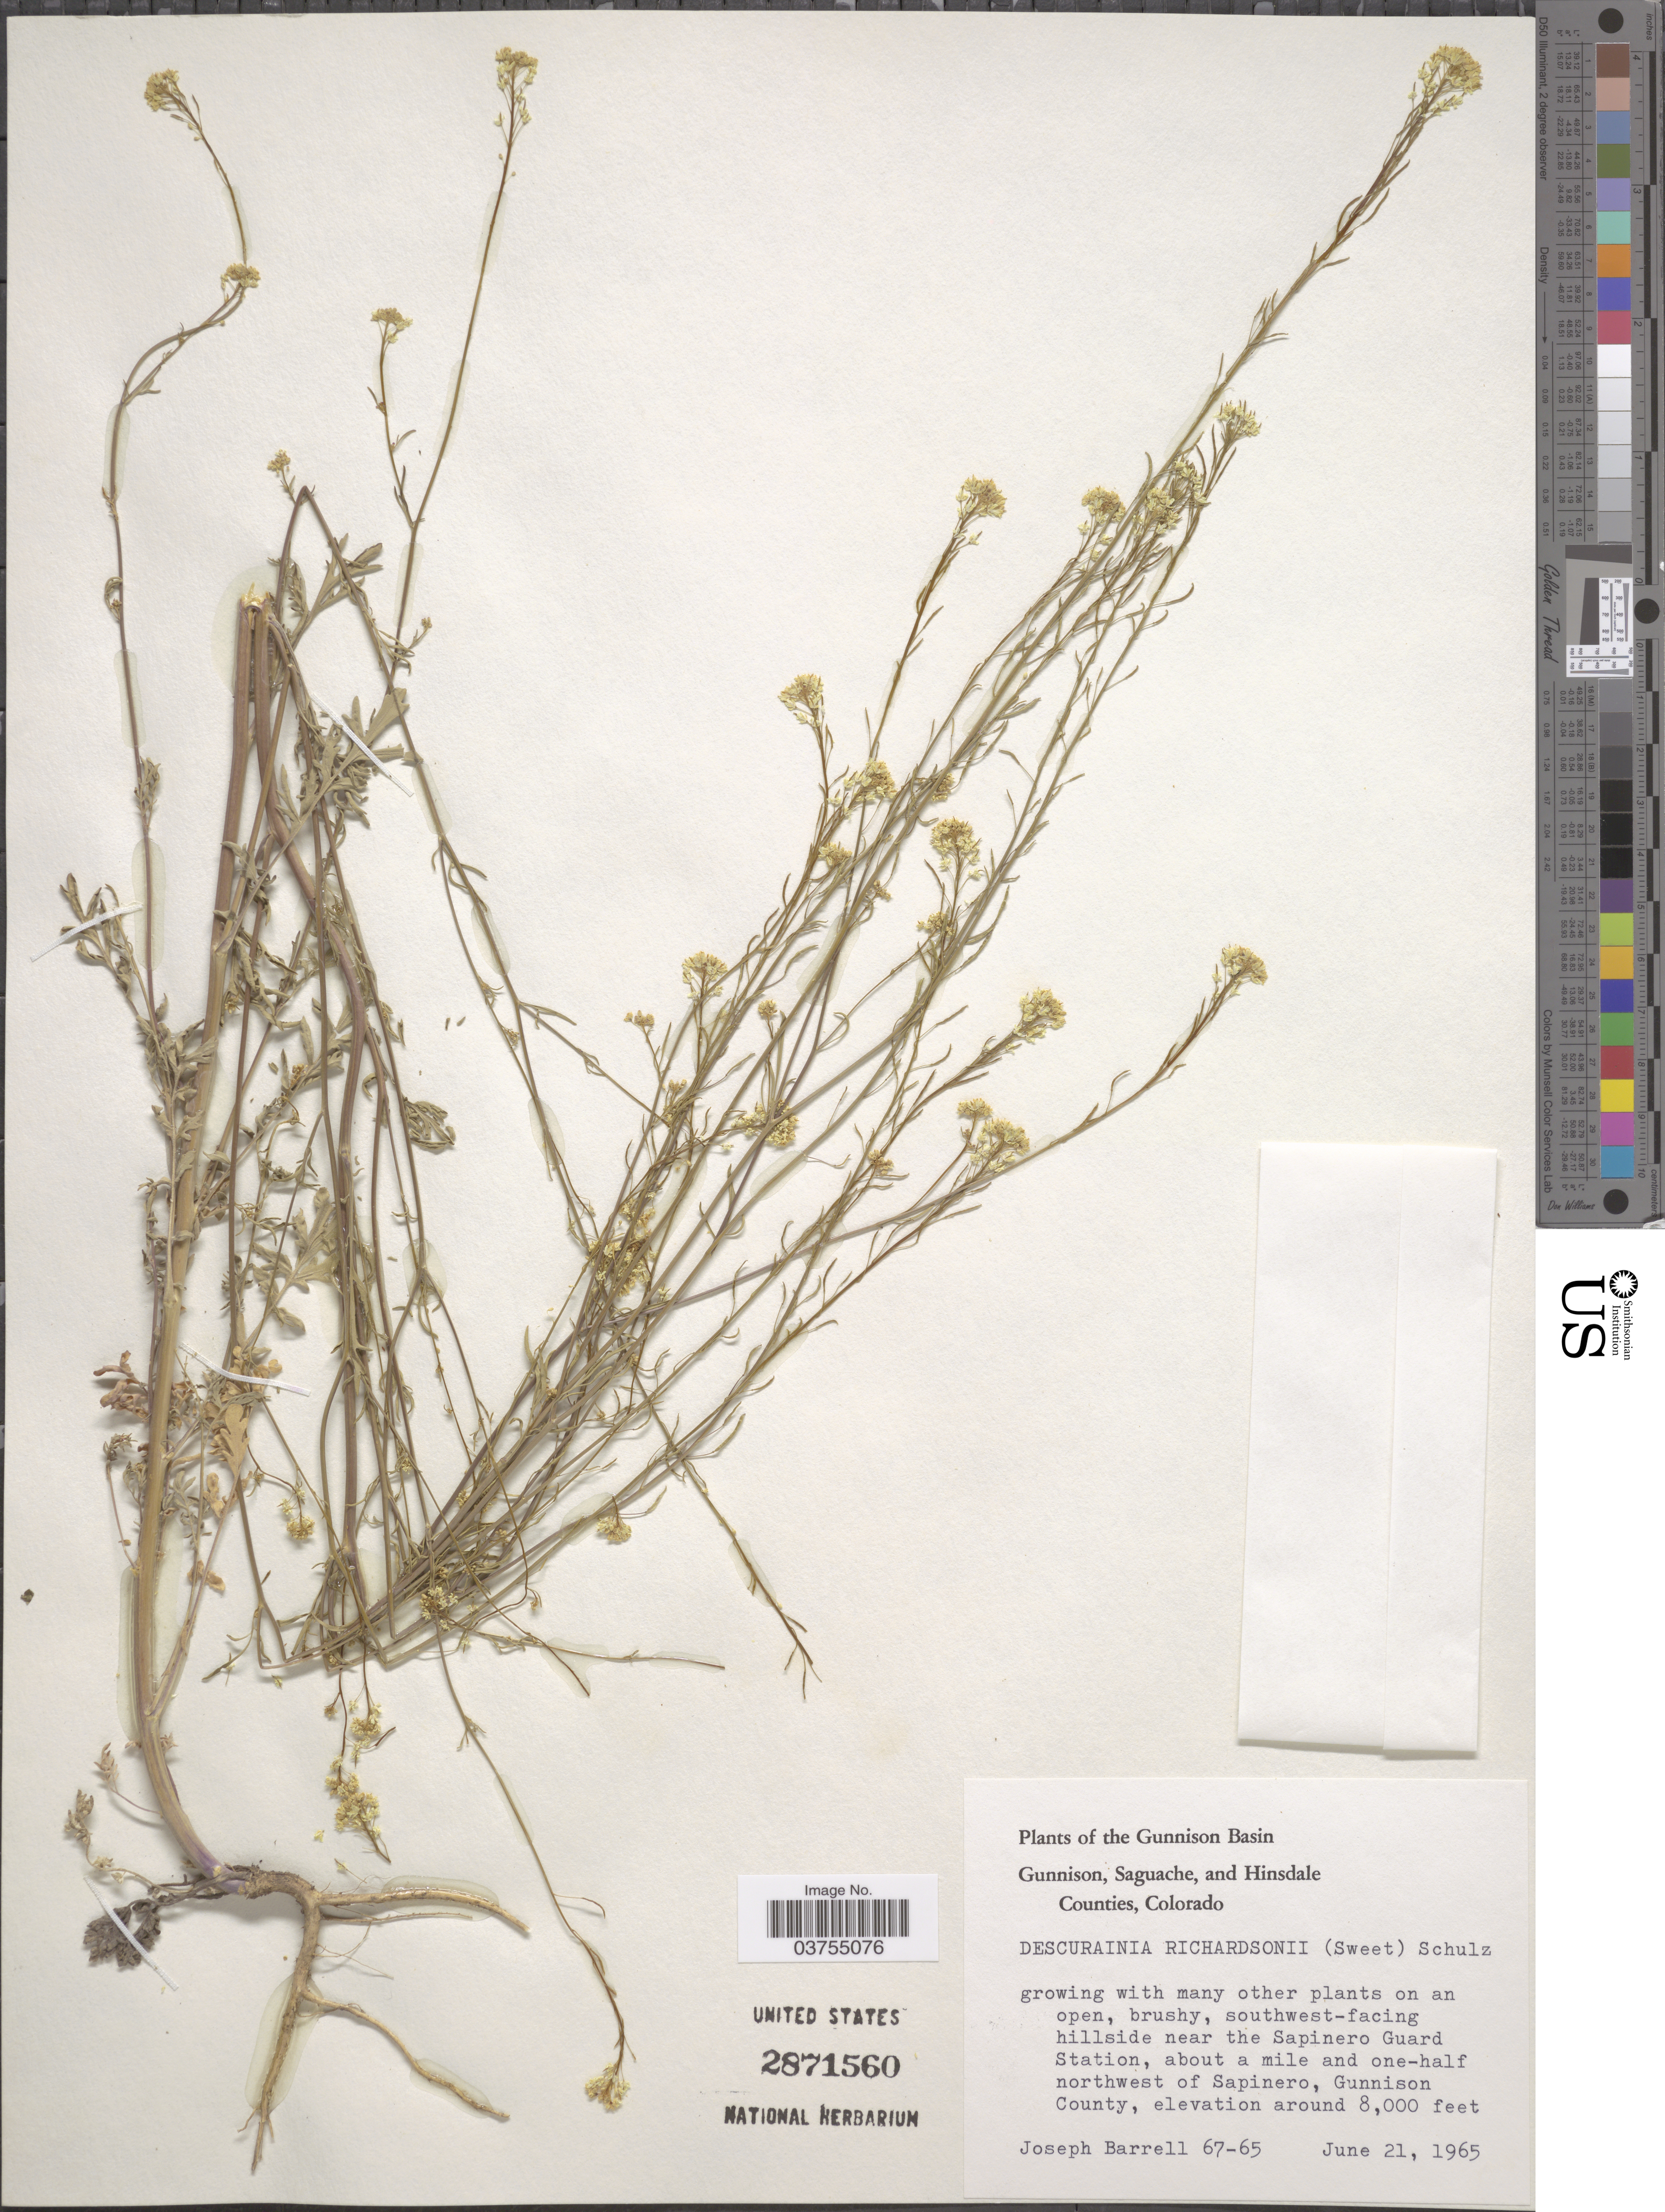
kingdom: Plantae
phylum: Tracheophyta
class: Magnoliopsida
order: Brassicales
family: Brassicaceae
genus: Descurainia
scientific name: Descurainia richardsonii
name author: (C.A. Mey.) O.E. Schulz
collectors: J. Barrell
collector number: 67-65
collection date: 1965-06-21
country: United States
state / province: Colorado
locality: The Gunnison Basin. Southwest-facing hillside near the Sapinero Guard Station, about a mile and one-half northwest of Sapinero, Gunnison County.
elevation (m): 2438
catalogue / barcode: US 2871560